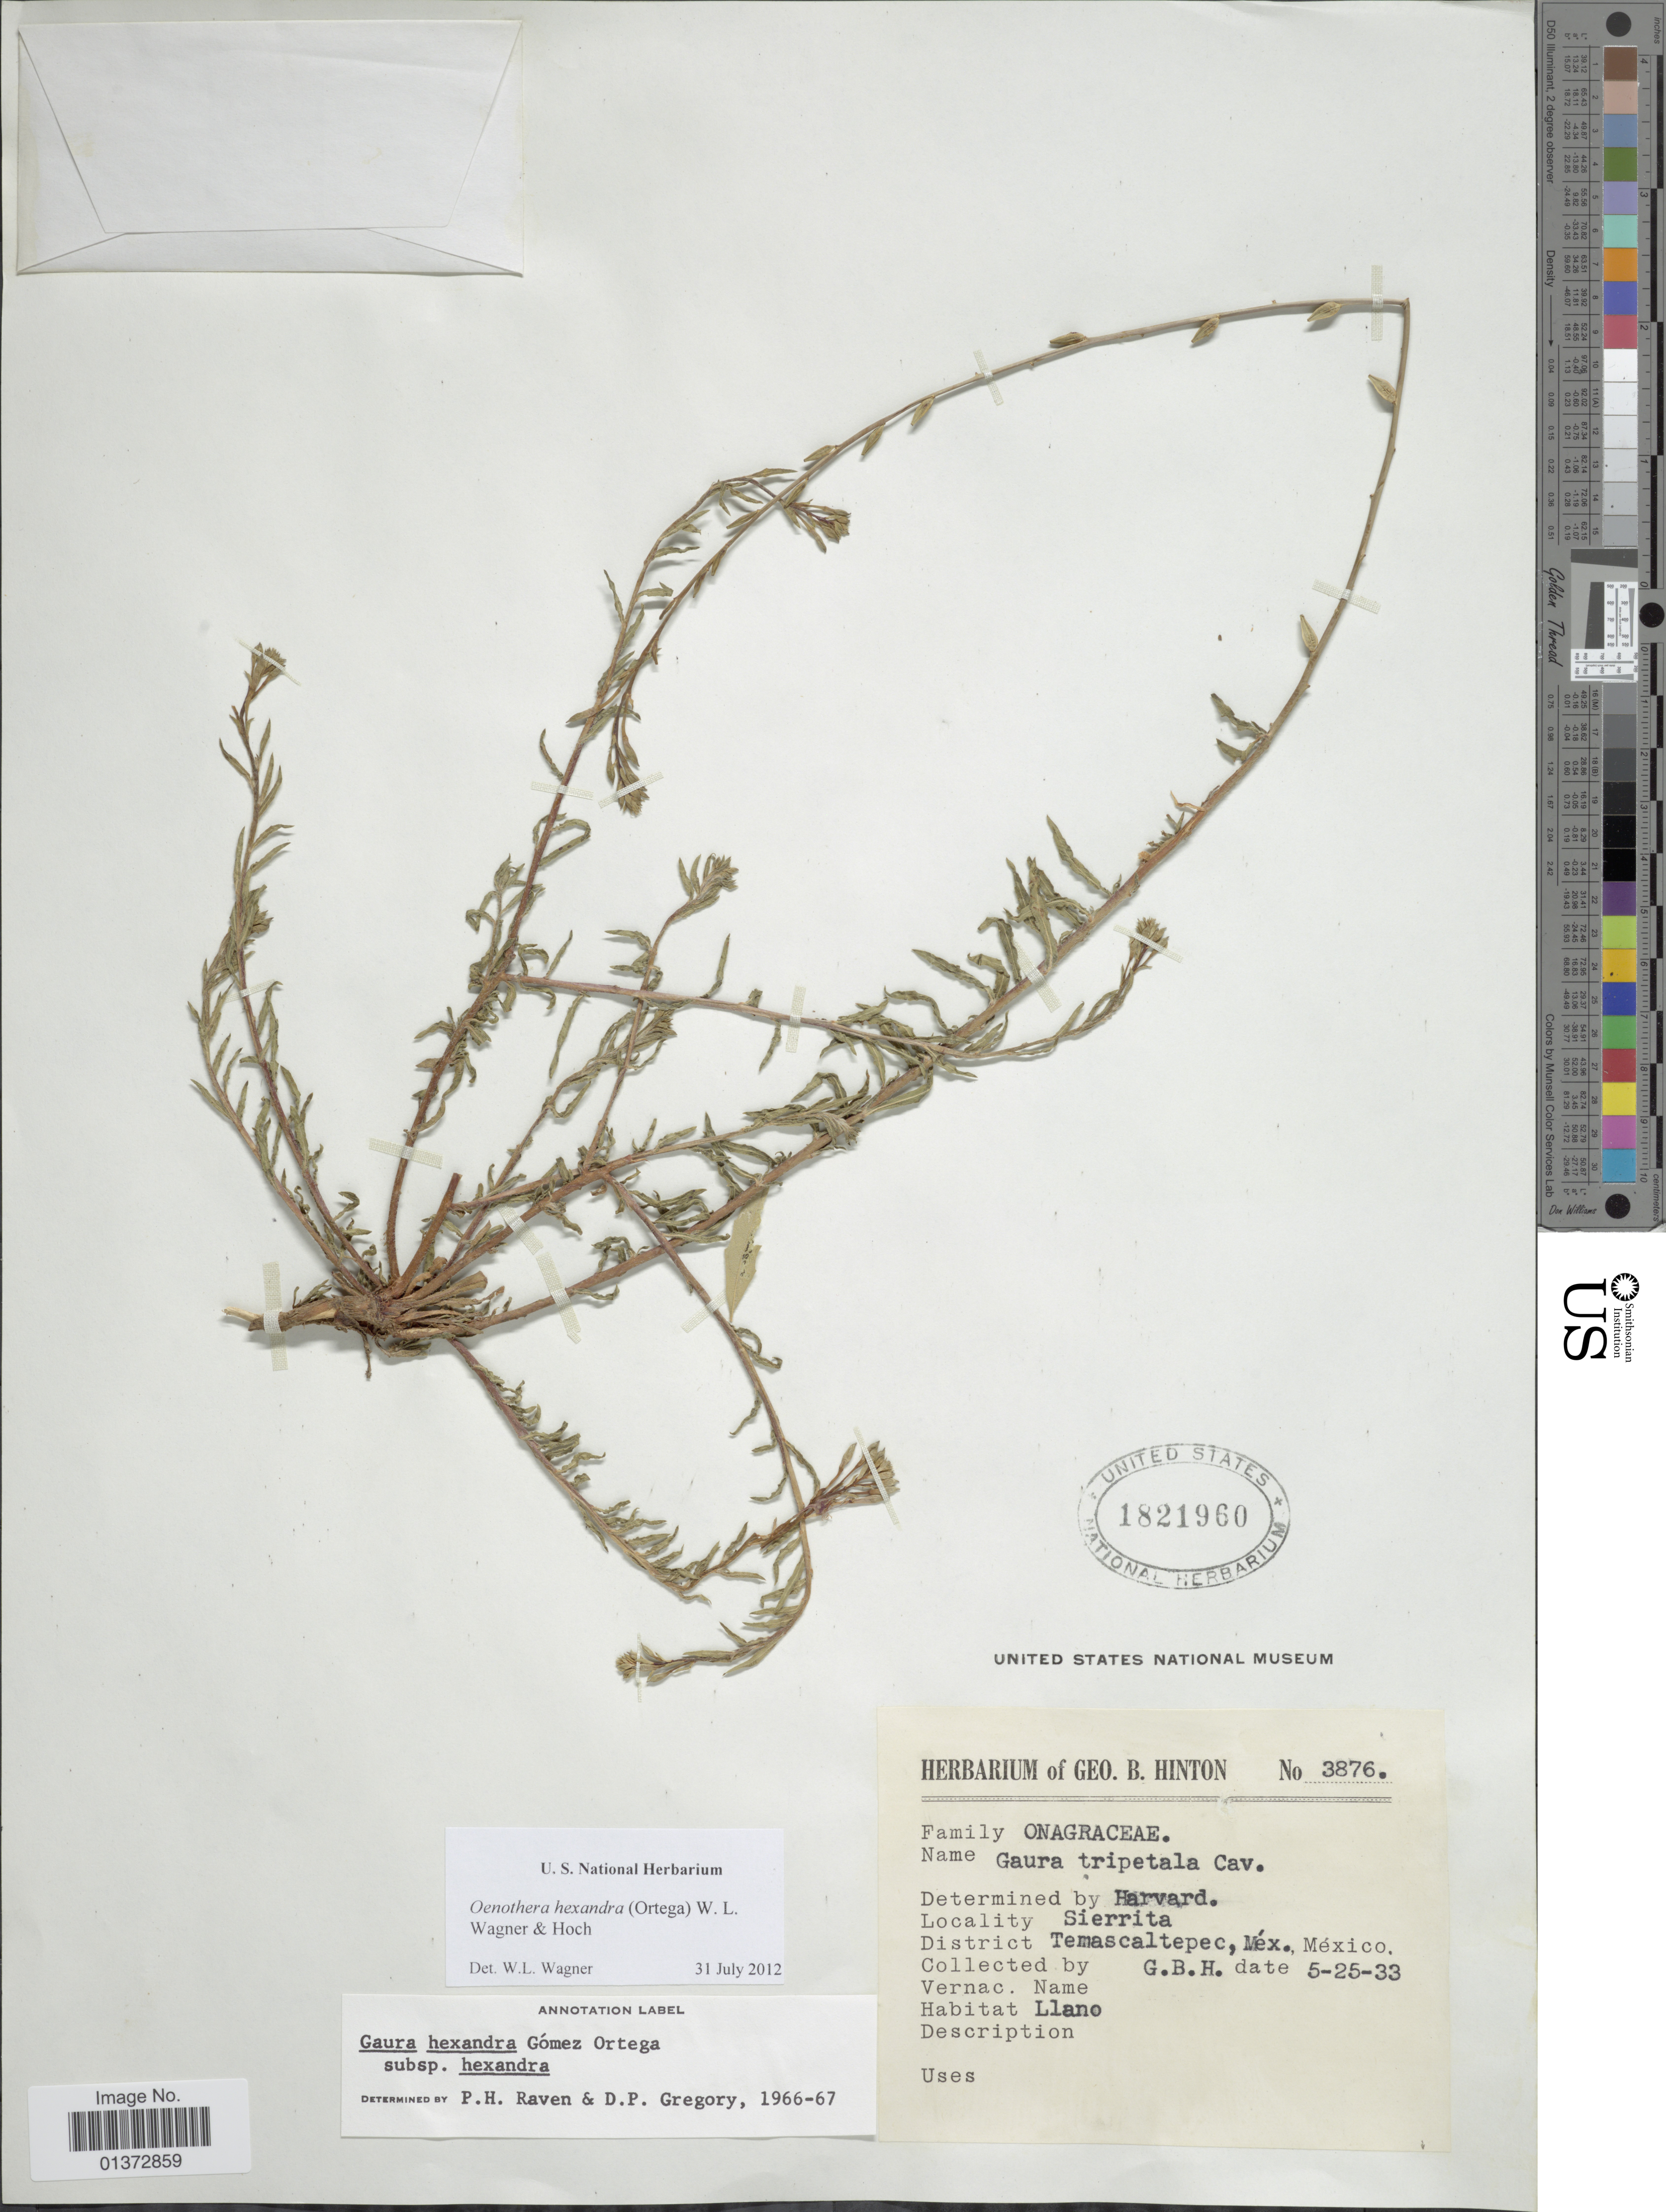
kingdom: Plantae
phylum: Tracheophyta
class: Magnoliopsida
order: Myrtales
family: Onagraceae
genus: Oenothera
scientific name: Oenothera hexandra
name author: (Ortega) W.L. Wagner & Hoch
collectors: G. B. Hinton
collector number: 3876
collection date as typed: Transcribed d/m/y: 25/5/33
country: Mexico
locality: Sierrita, District Temascaltepec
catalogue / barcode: US 1821960